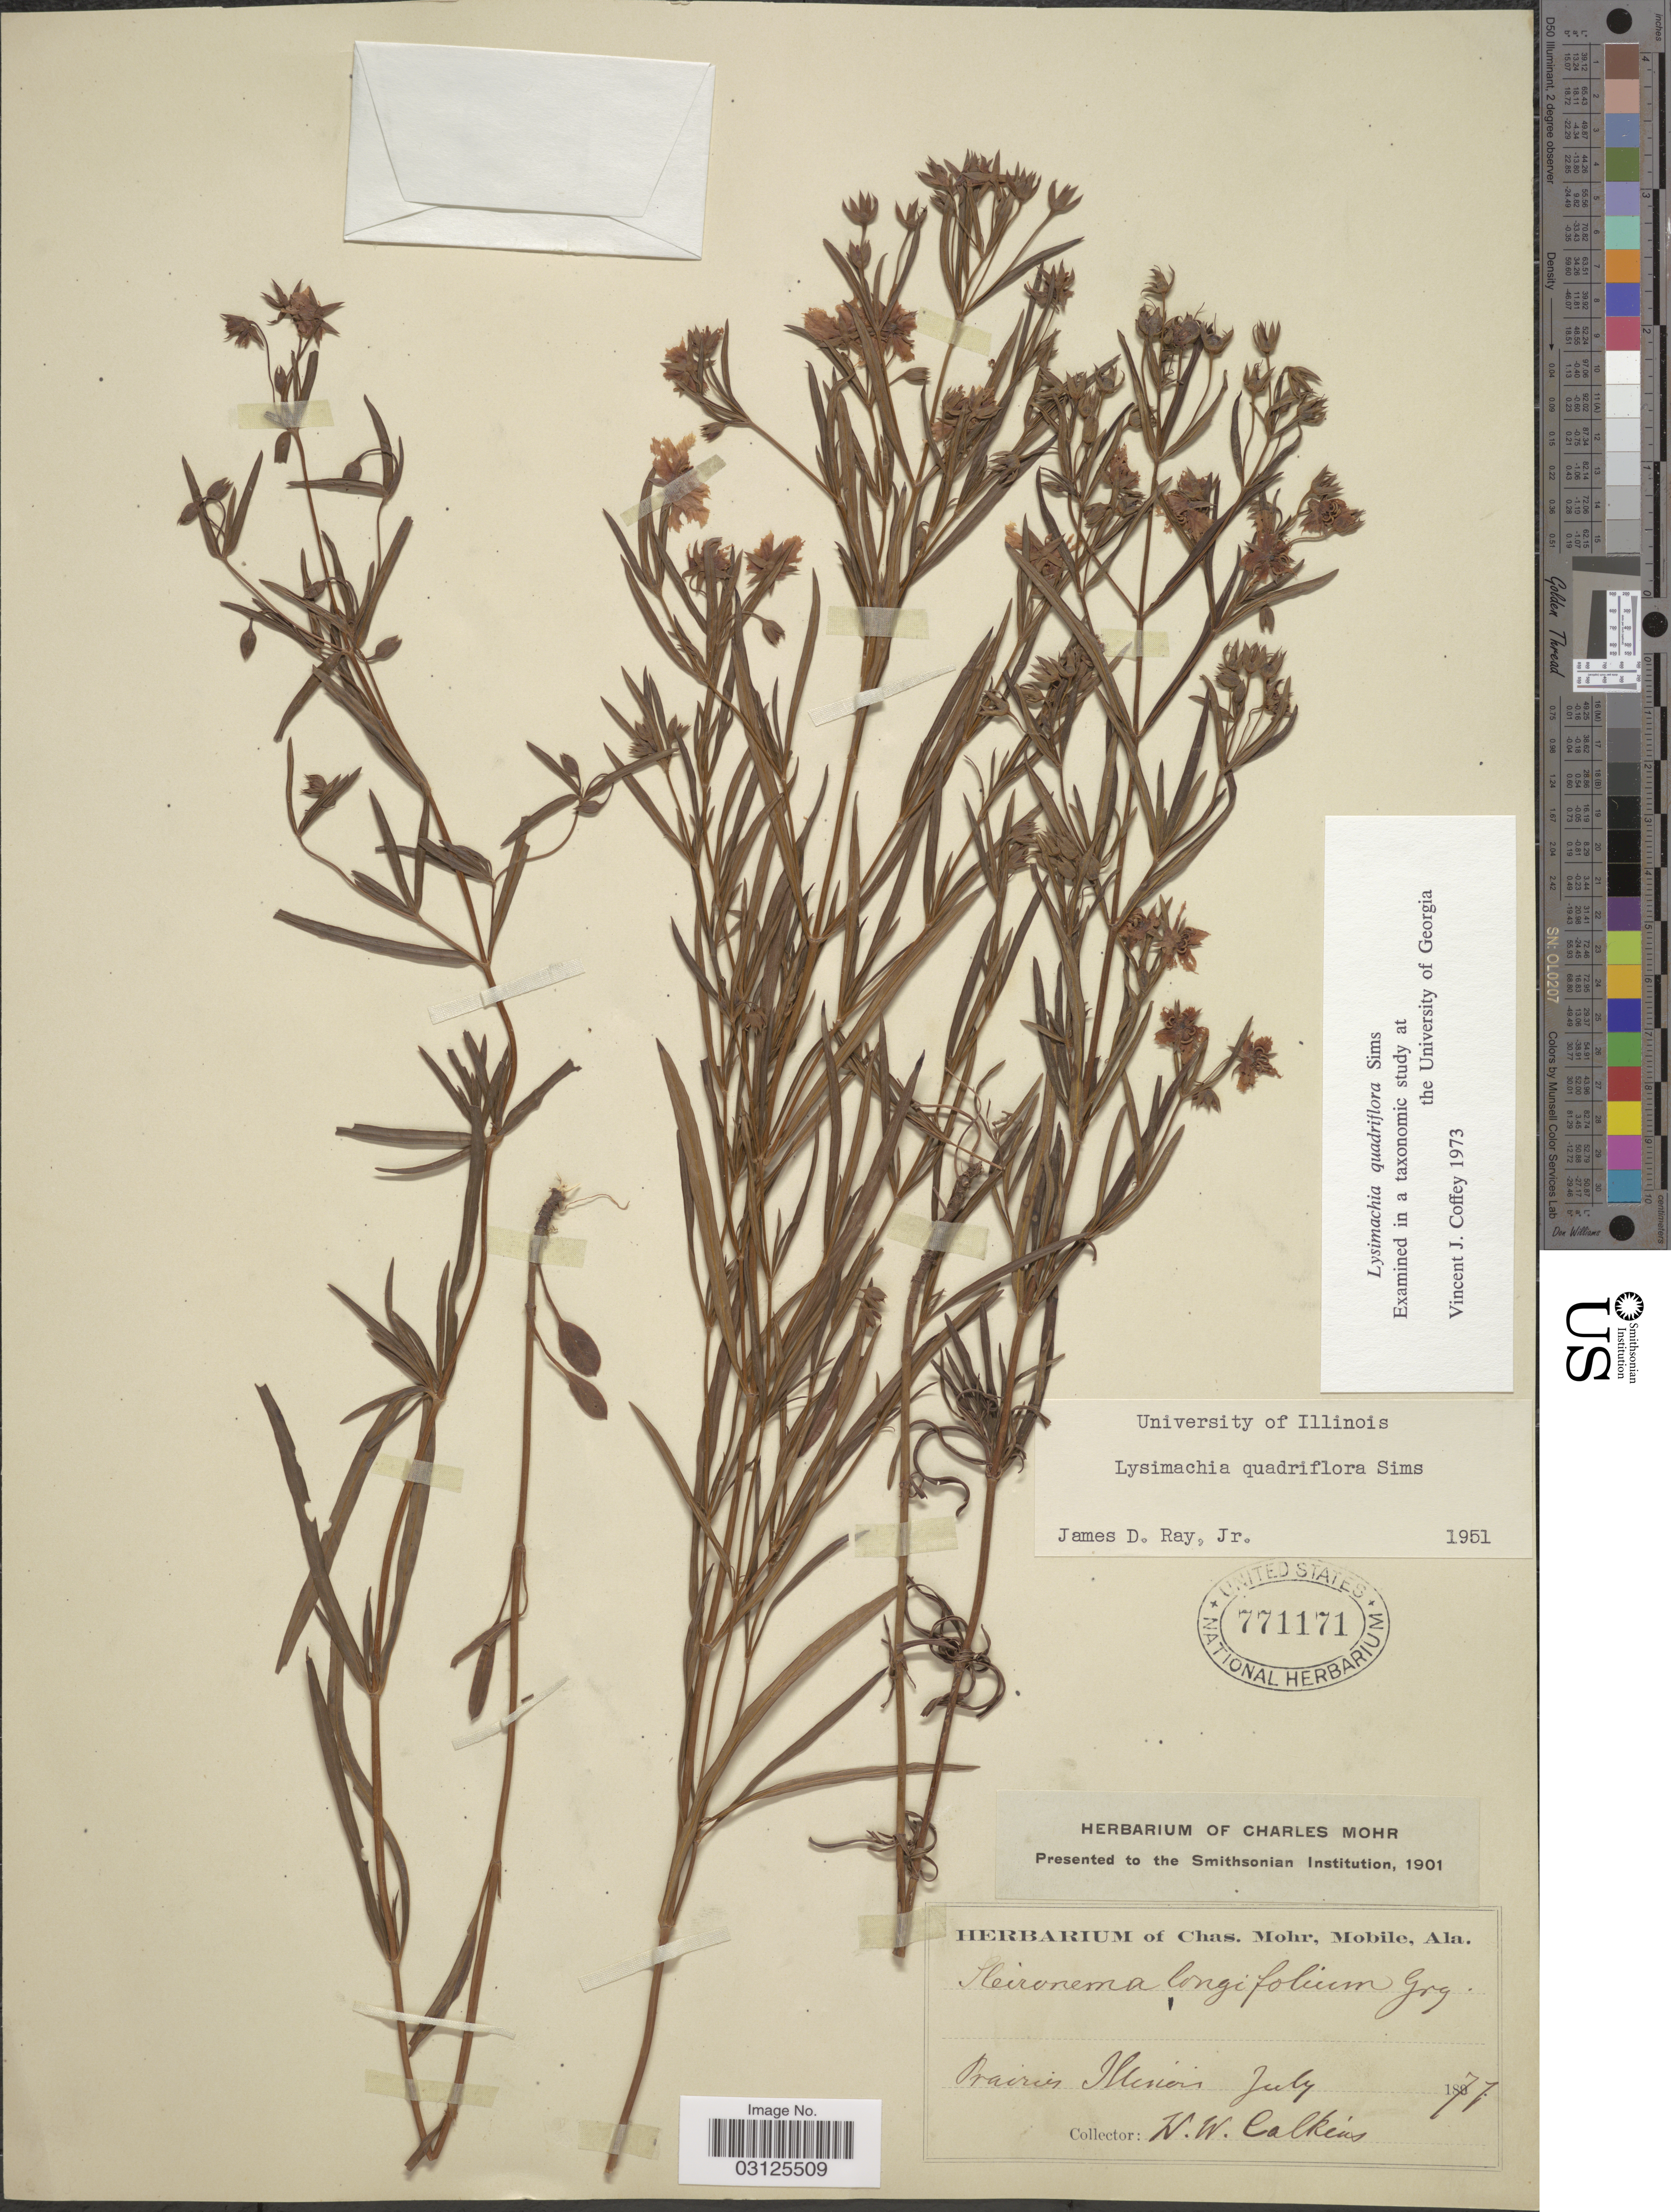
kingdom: Plantae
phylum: Tracheophyta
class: Magnoliopsida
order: Ericales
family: Primulaceae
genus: Lysimachia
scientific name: Lysimachia quadriflora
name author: Sims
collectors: W. Calkins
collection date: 1877-07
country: United States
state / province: Illinois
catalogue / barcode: US 771171